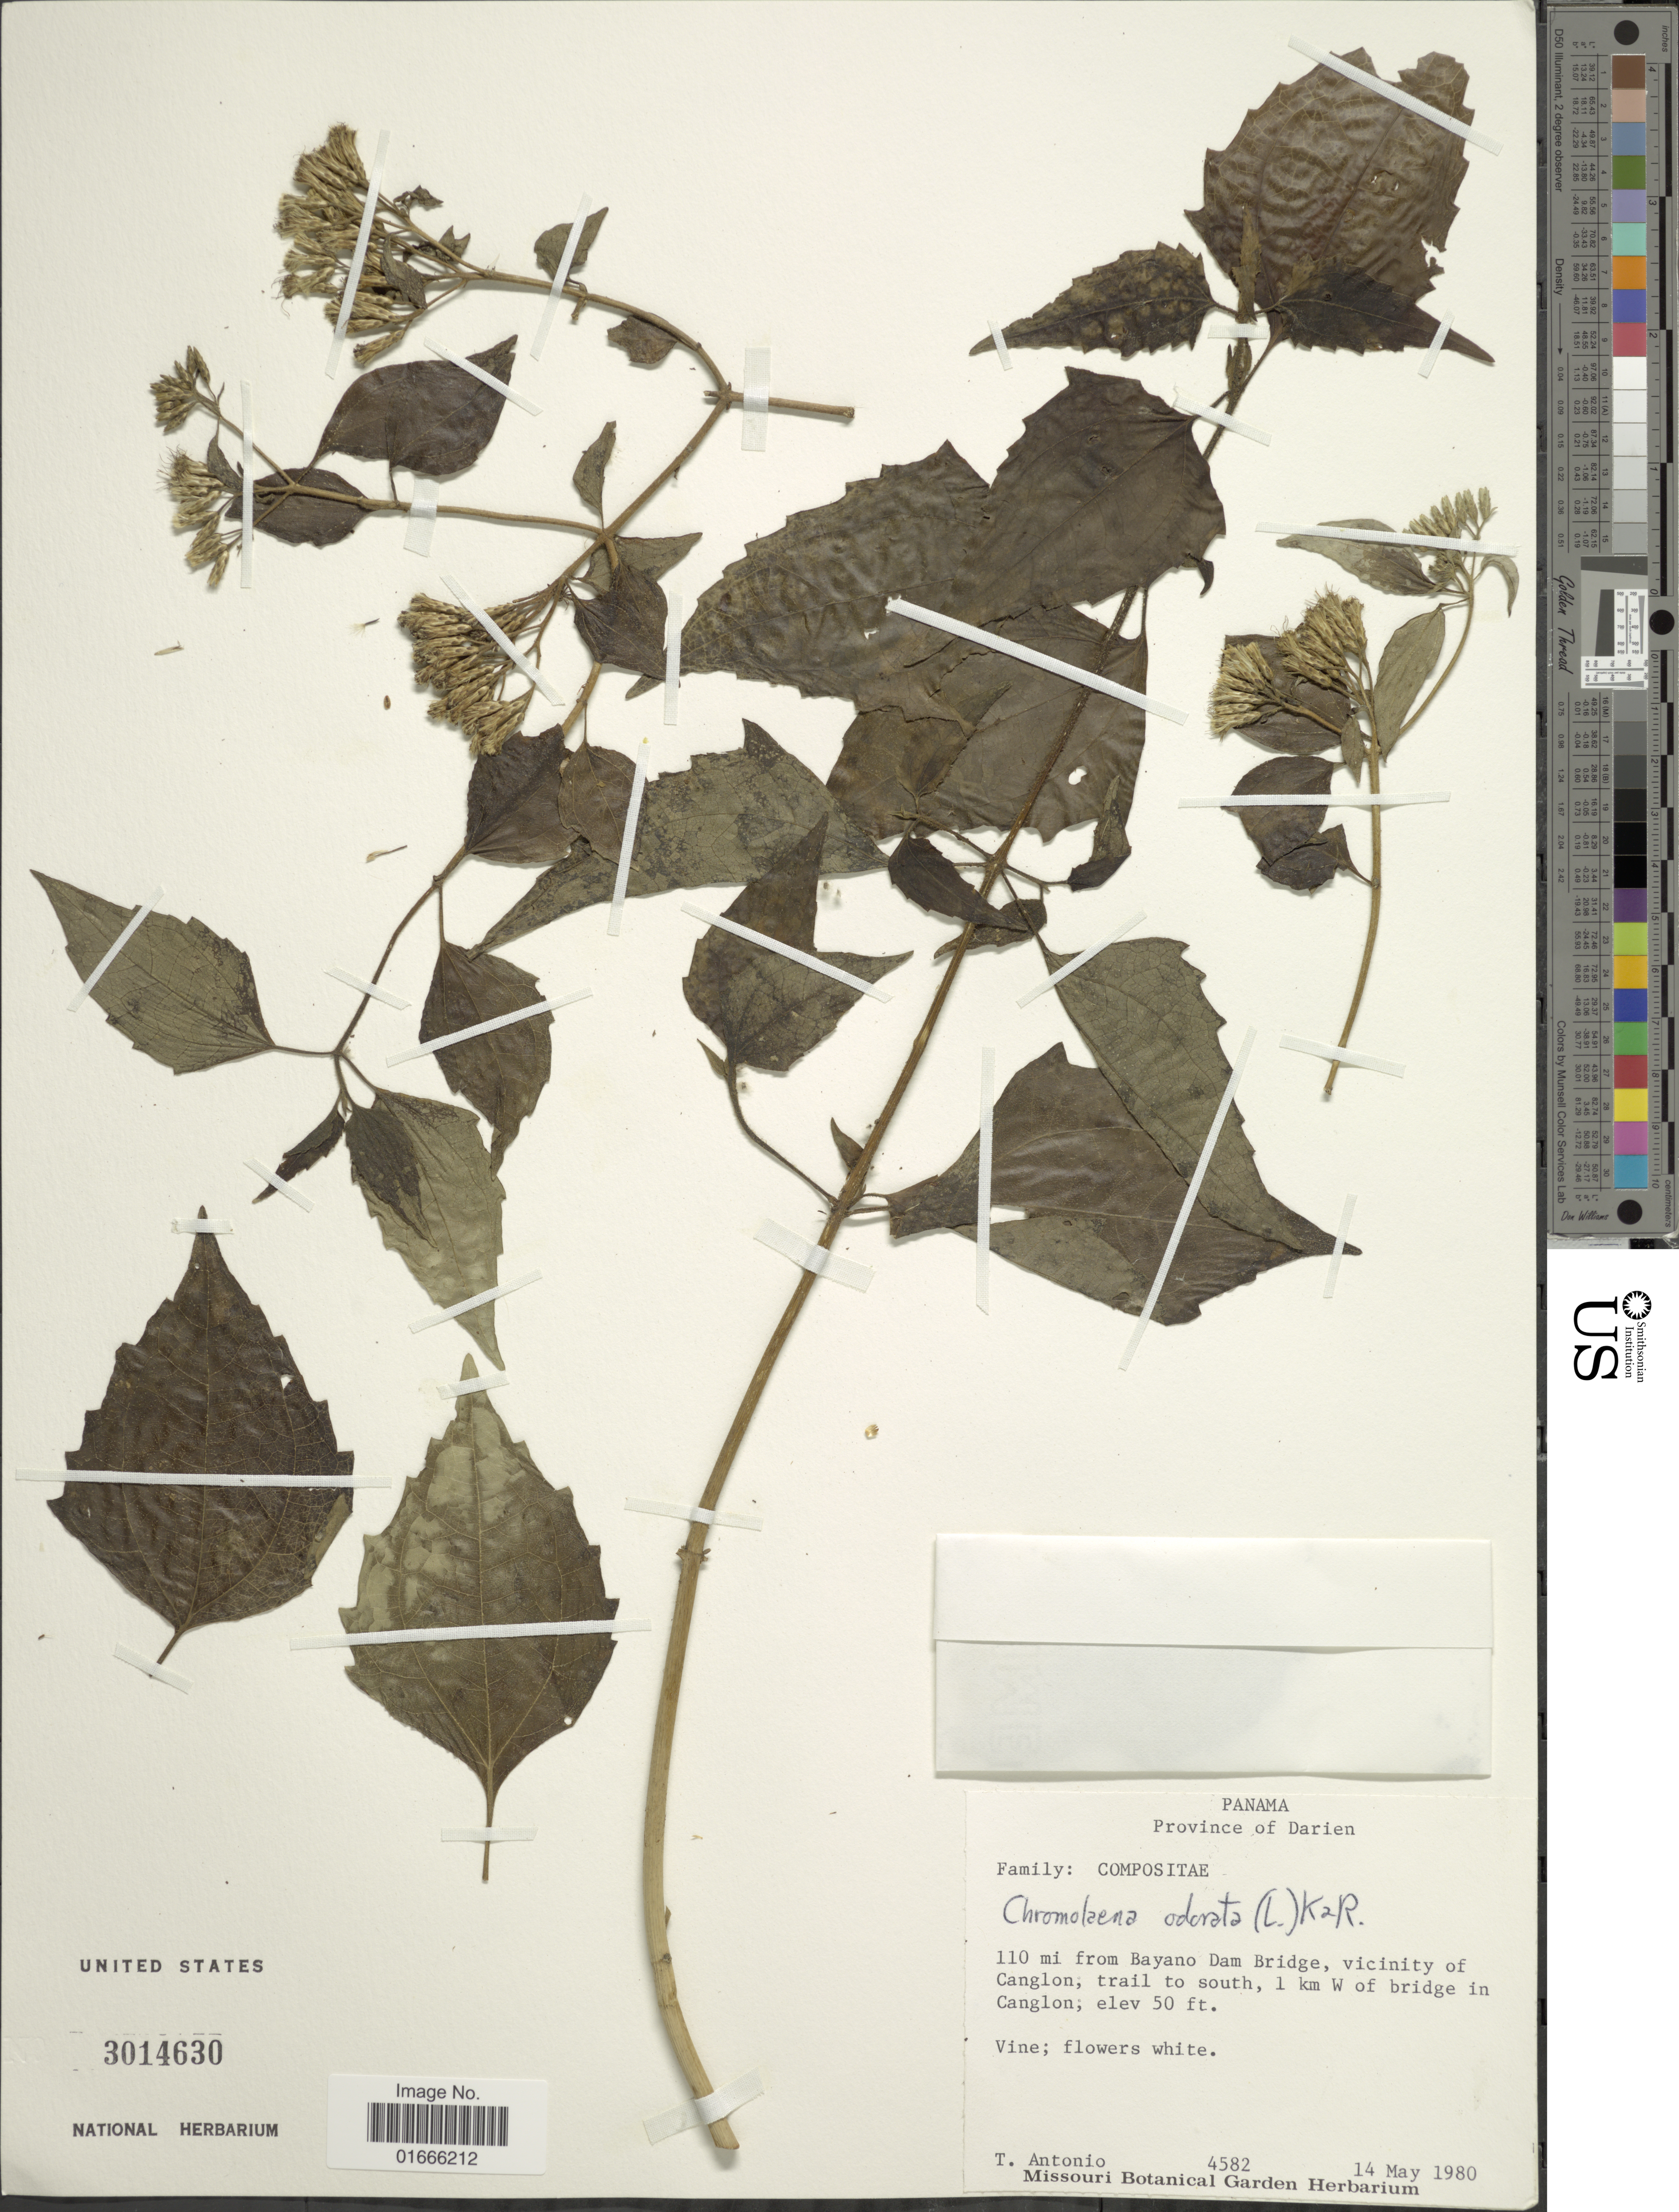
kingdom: Plantae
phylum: Tracheophyta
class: Magnoliopsida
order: Asterales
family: Asteraceae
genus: Chromolaena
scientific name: Chromolaena odorata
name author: (L.) R.M. King & H. Rob.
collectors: T. Antonio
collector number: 4582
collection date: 1980-05-14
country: Panama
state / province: Darién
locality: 110 mi from Bayano Dam Bridge, vicinity of Canglon, trail to south, 1 km W of bridge in Canglon.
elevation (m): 15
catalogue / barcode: US 3014630